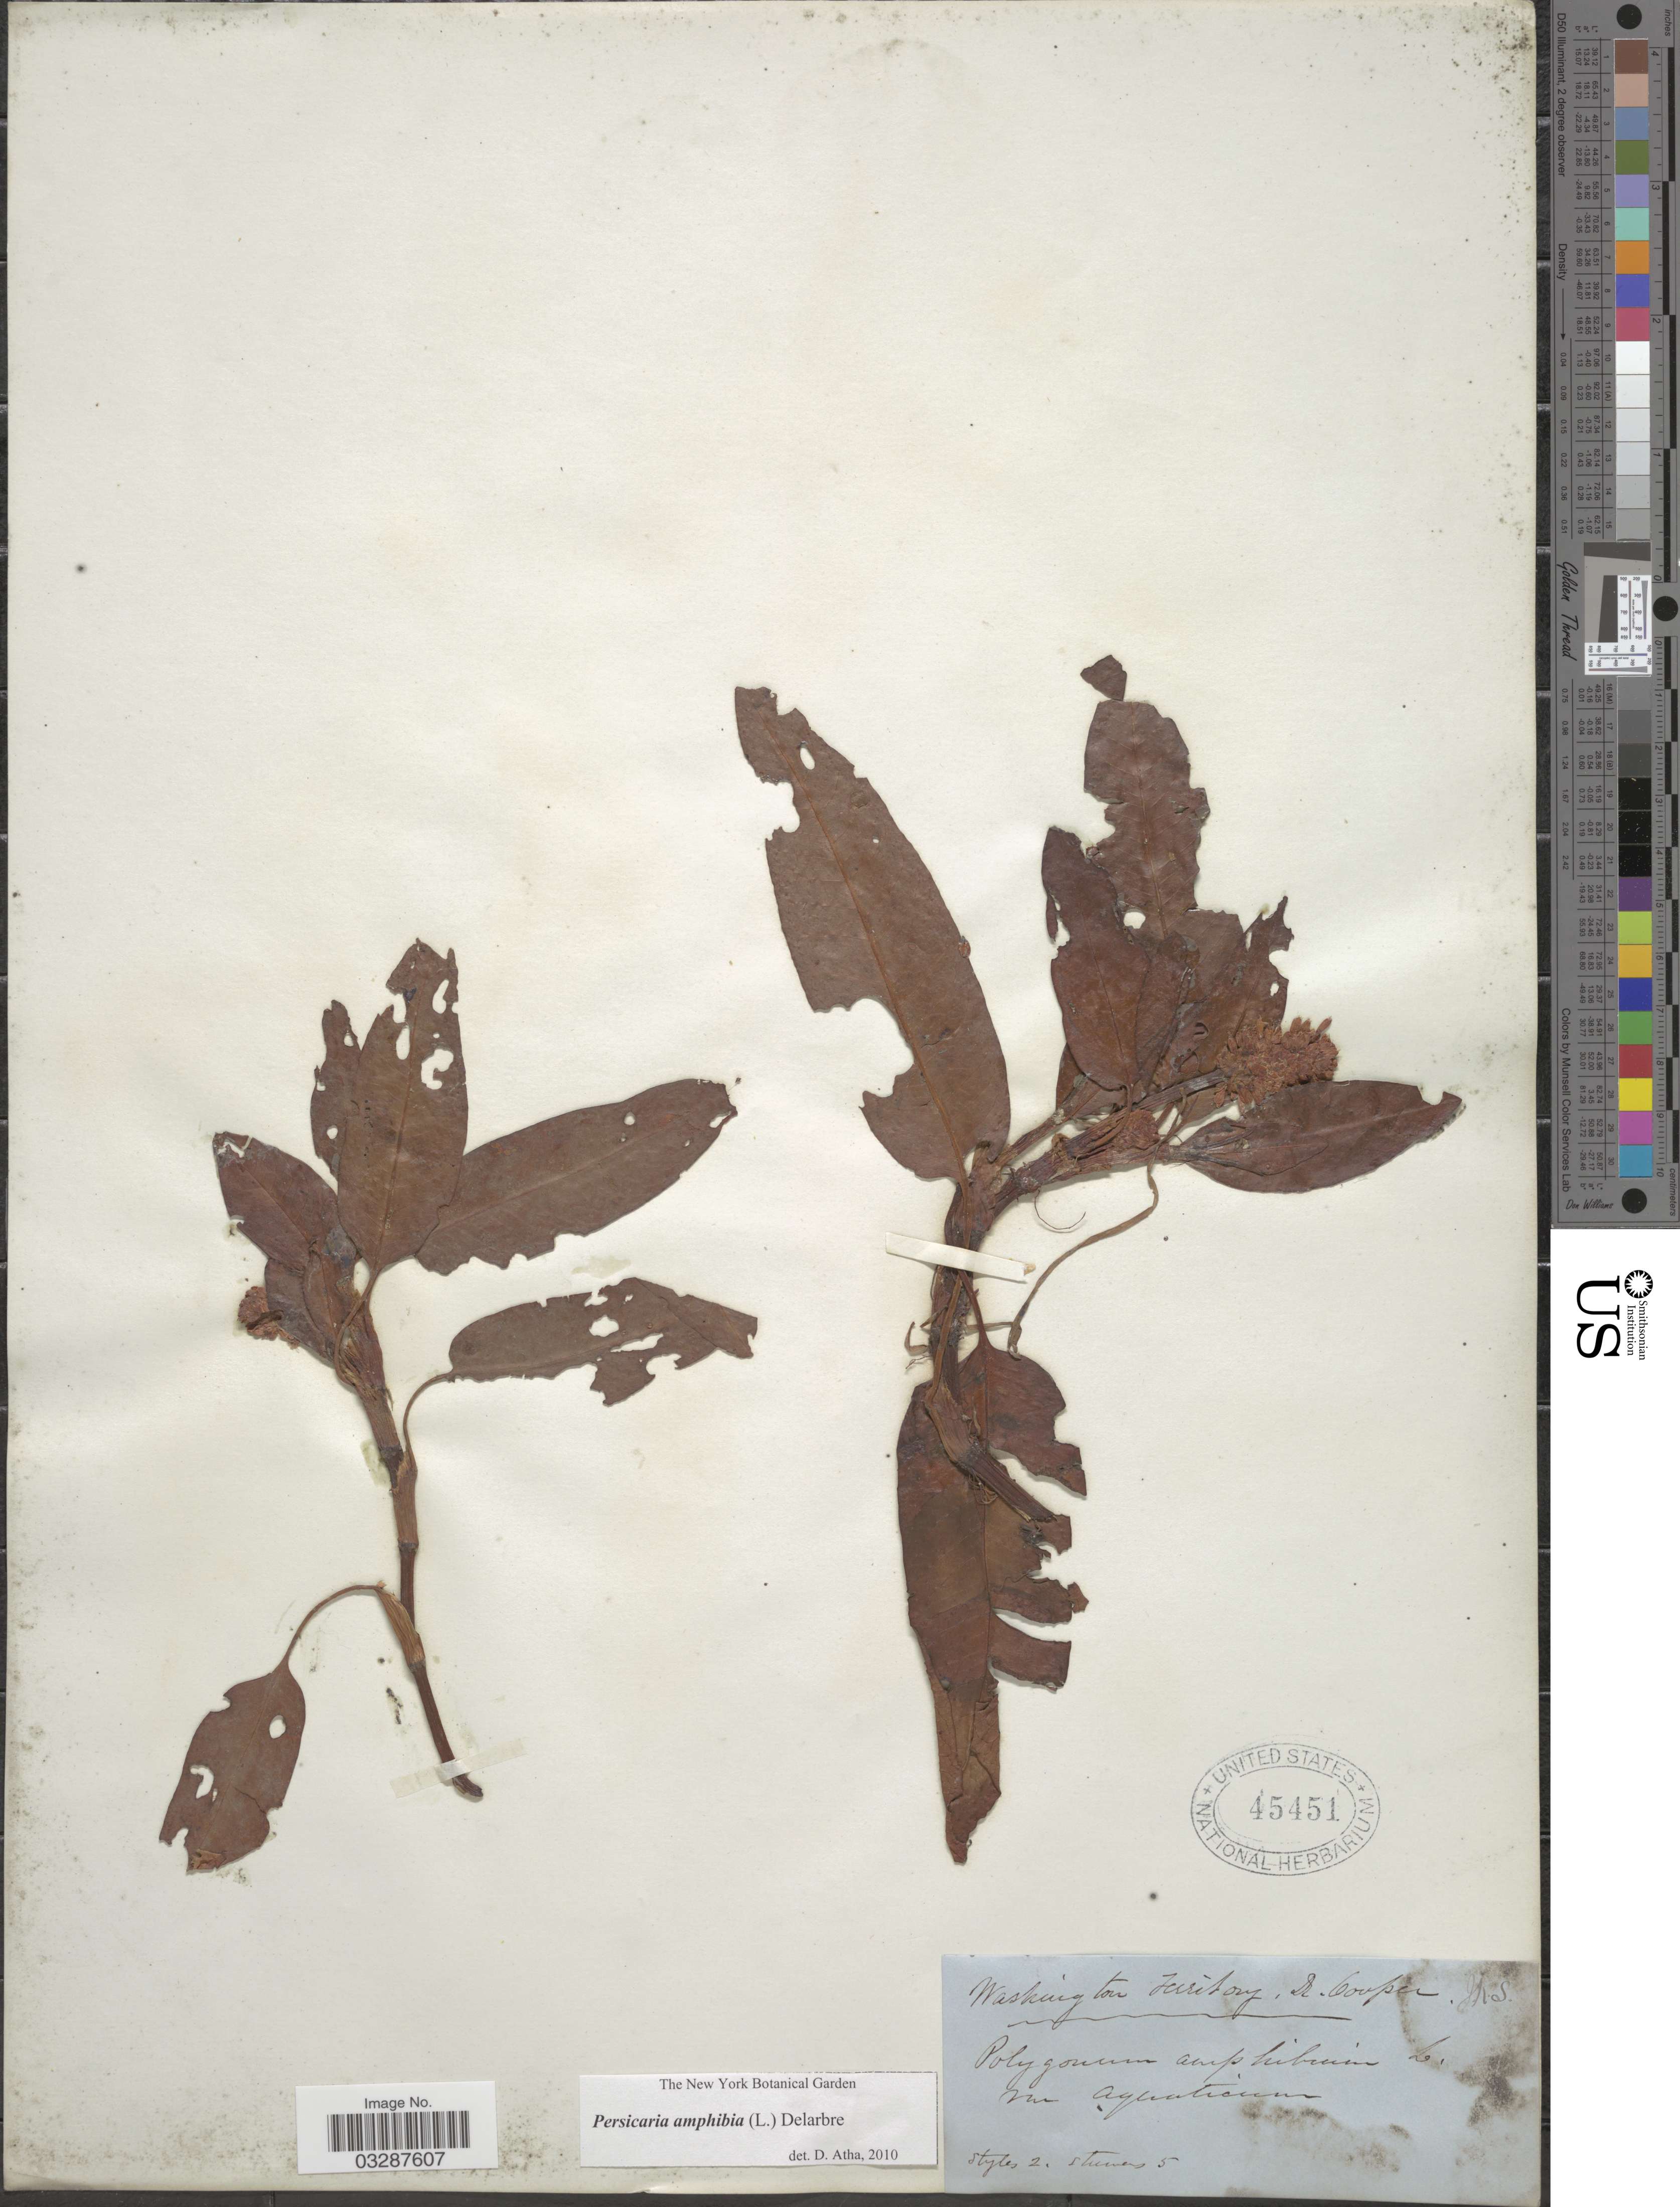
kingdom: Plantae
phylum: Tracheophyta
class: Magnoliopsida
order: Caryophyllales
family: Polygonaceae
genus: Persicaria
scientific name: Persicaria amphibia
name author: (L.) Delarbre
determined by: Atha, D. E.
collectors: -. Cooper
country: United States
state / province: Washington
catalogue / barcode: US 45451